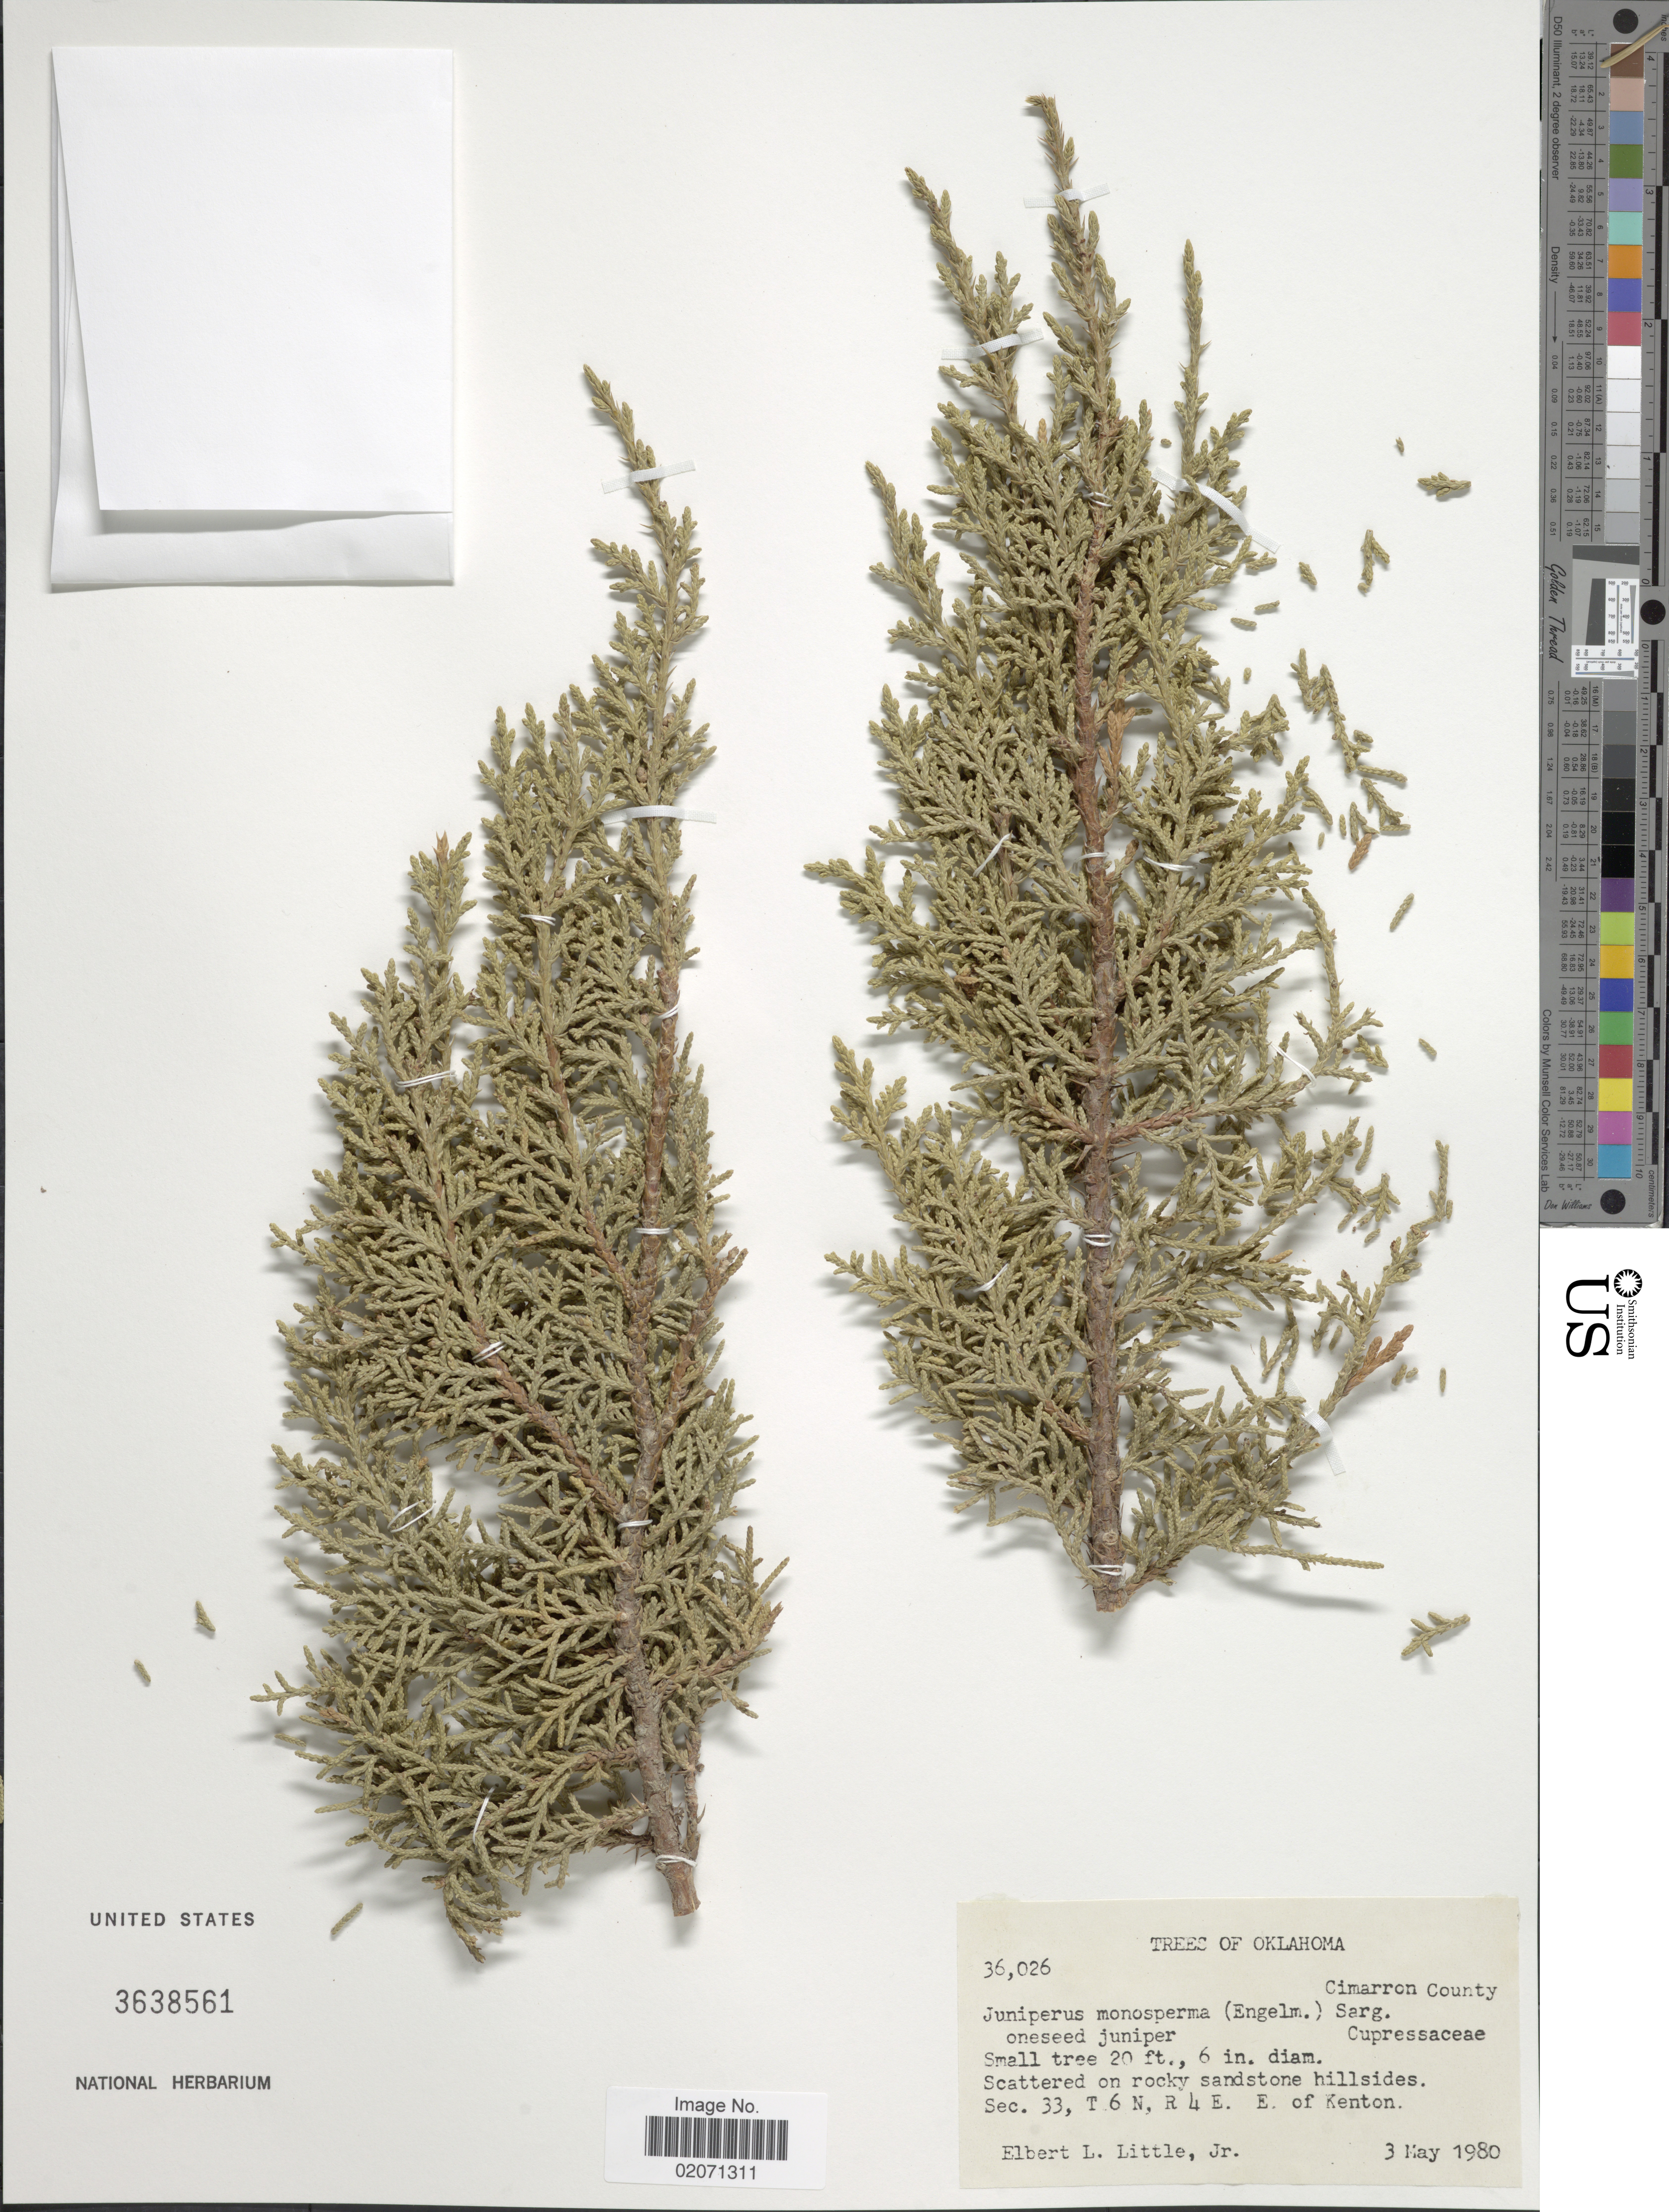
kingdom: Plantae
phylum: Tracheophyta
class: Pinopsida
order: Pinales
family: Cupressaceae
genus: Juniperus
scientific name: Juniperus monosperma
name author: (Engelm.) Sarg.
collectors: E. L. Little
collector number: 36026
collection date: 1980-05-03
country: United States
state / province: Oklahoma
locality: Cimarron County. Scattered on rocky sandstone hillsides. Sec. 33, T. 6 N , R 4 E. E. of Kenton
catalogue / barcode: US 3638561